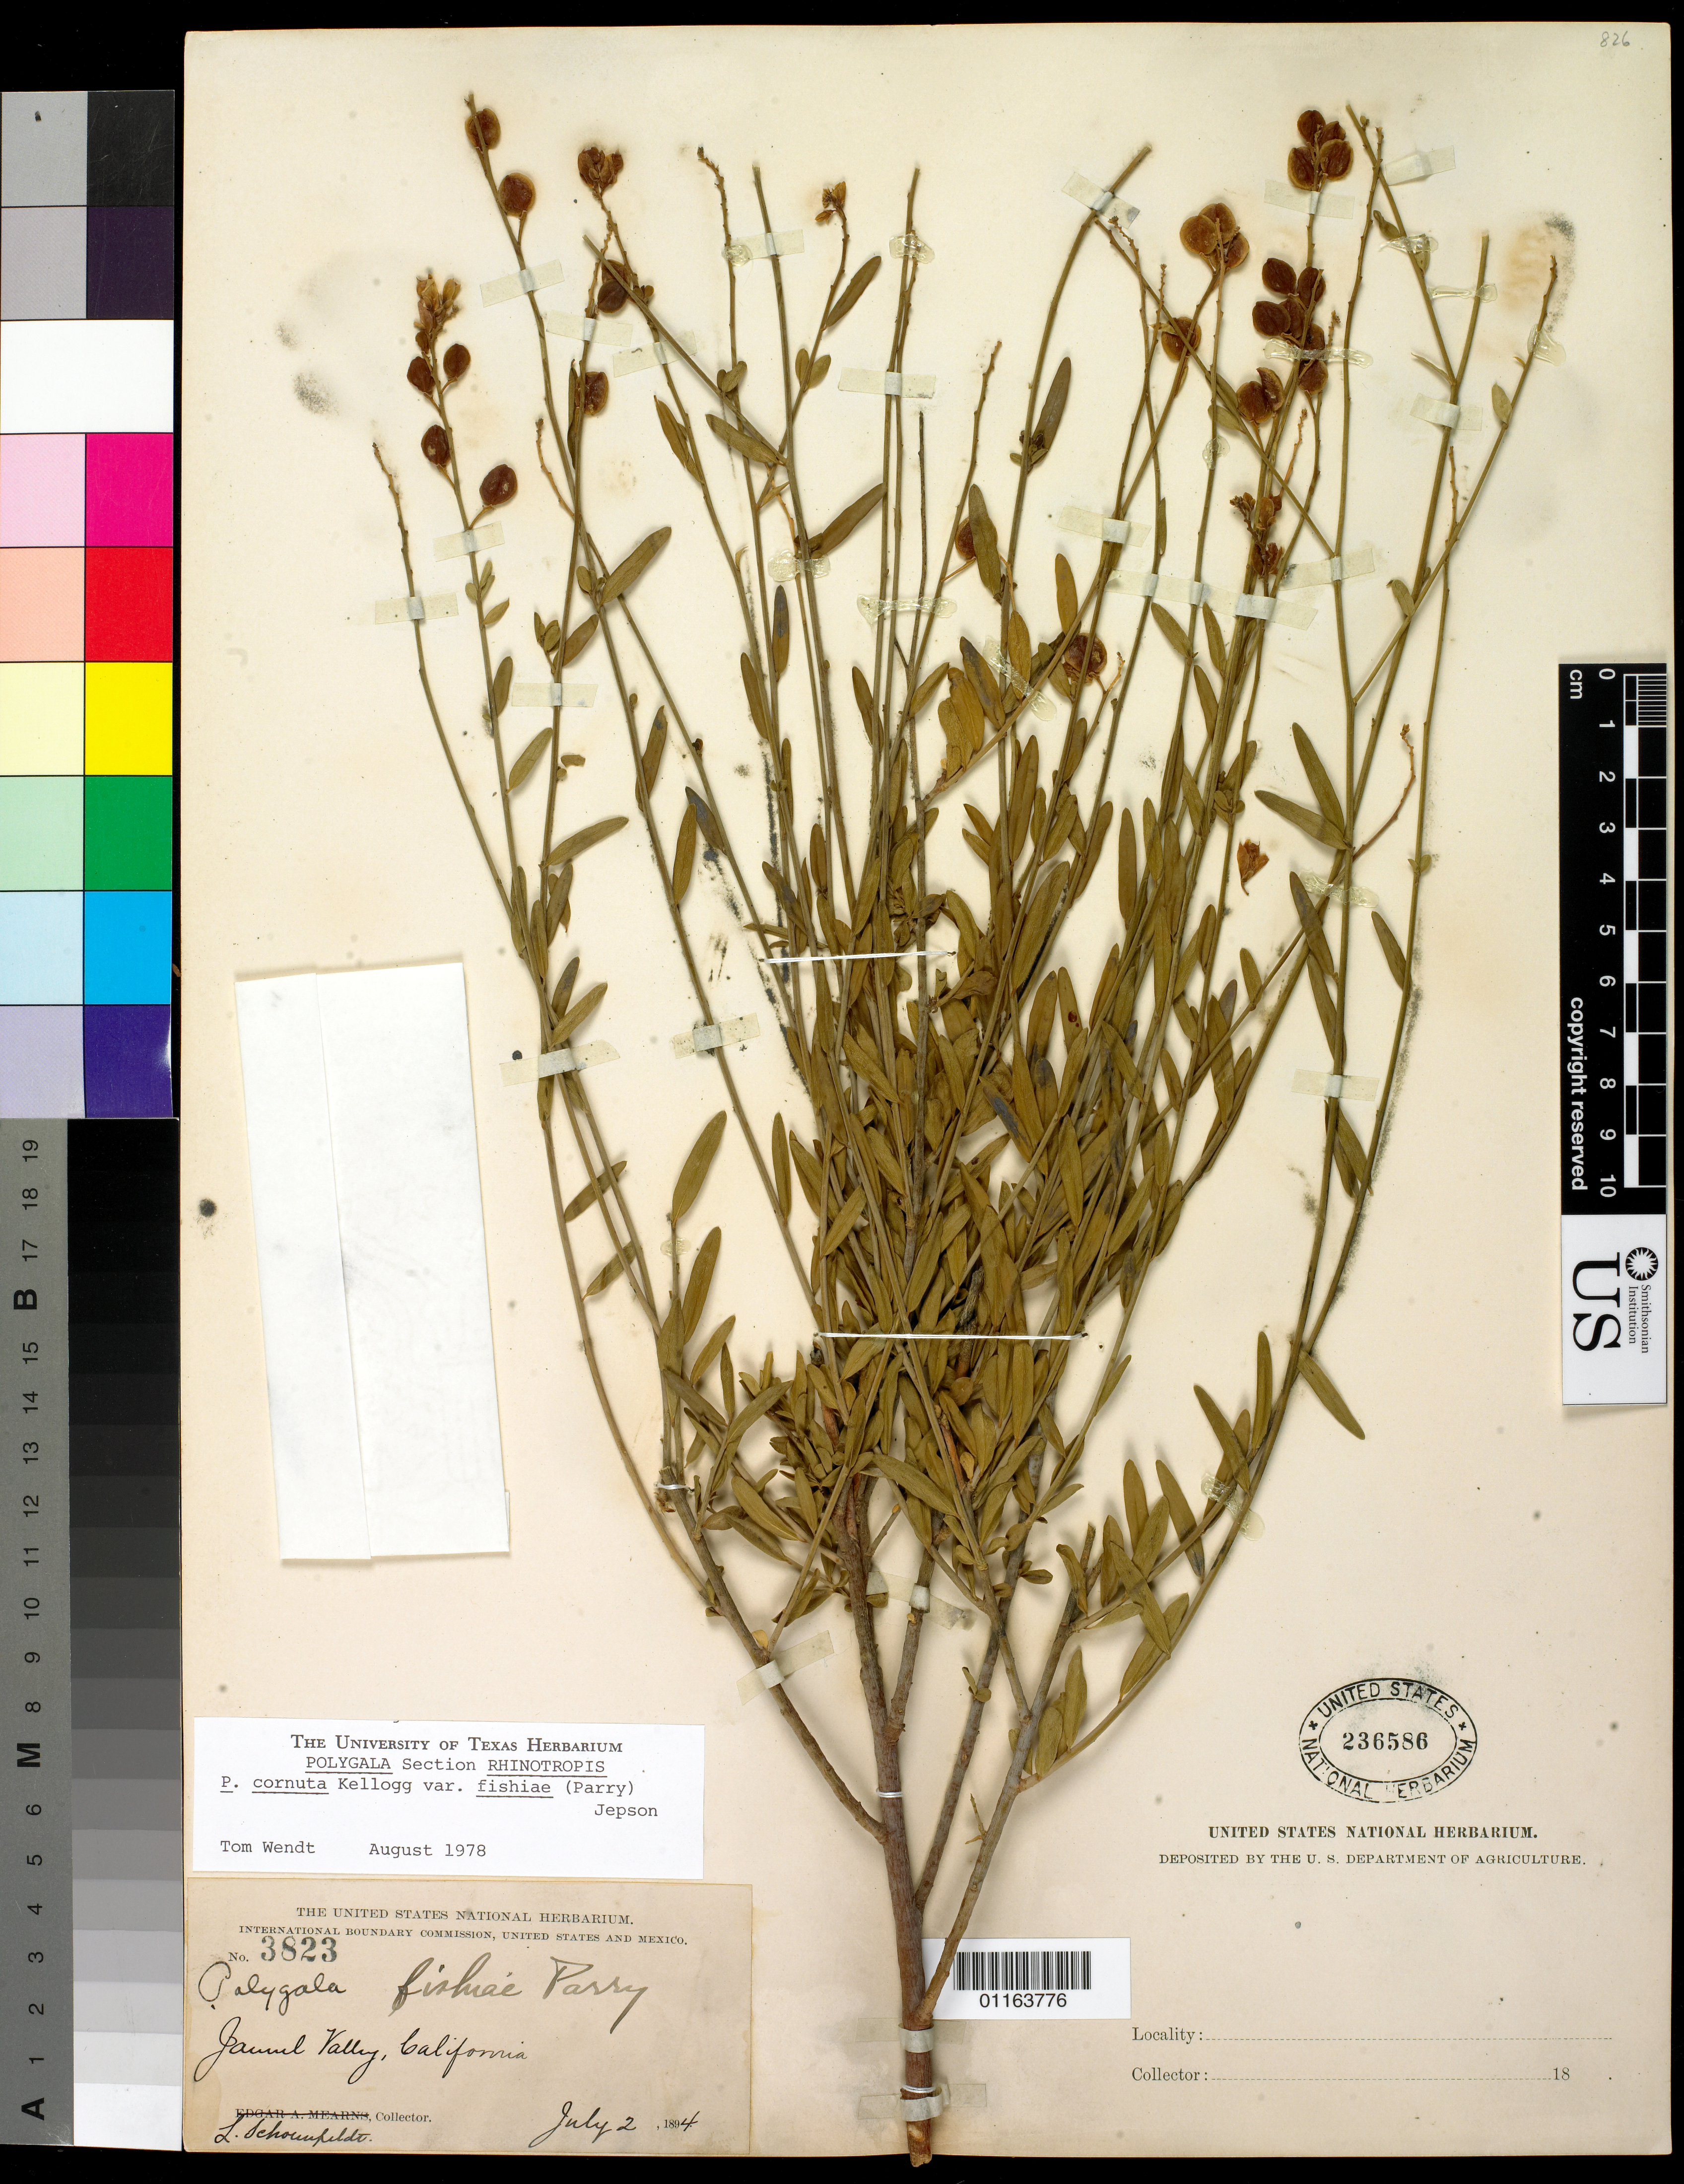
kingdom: Plantae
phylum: Tracheophyta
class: Magnoliopsida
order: Fabales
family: Polygalaceae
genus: Rhinotropis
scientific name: Rhinotropis cornuta var. fishiae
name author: (Parry) J.R. Abbott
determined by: Strong, Mark T., (BOT), Smithsonian Institution - National Museum of Natural History (UNITED STATES)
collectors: L. Schoenfeldt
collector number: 3823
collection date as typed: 02 Jul 1894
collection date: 1894-07-02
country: United States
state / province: California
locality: Januel Valley, California.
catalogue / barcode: US 236586